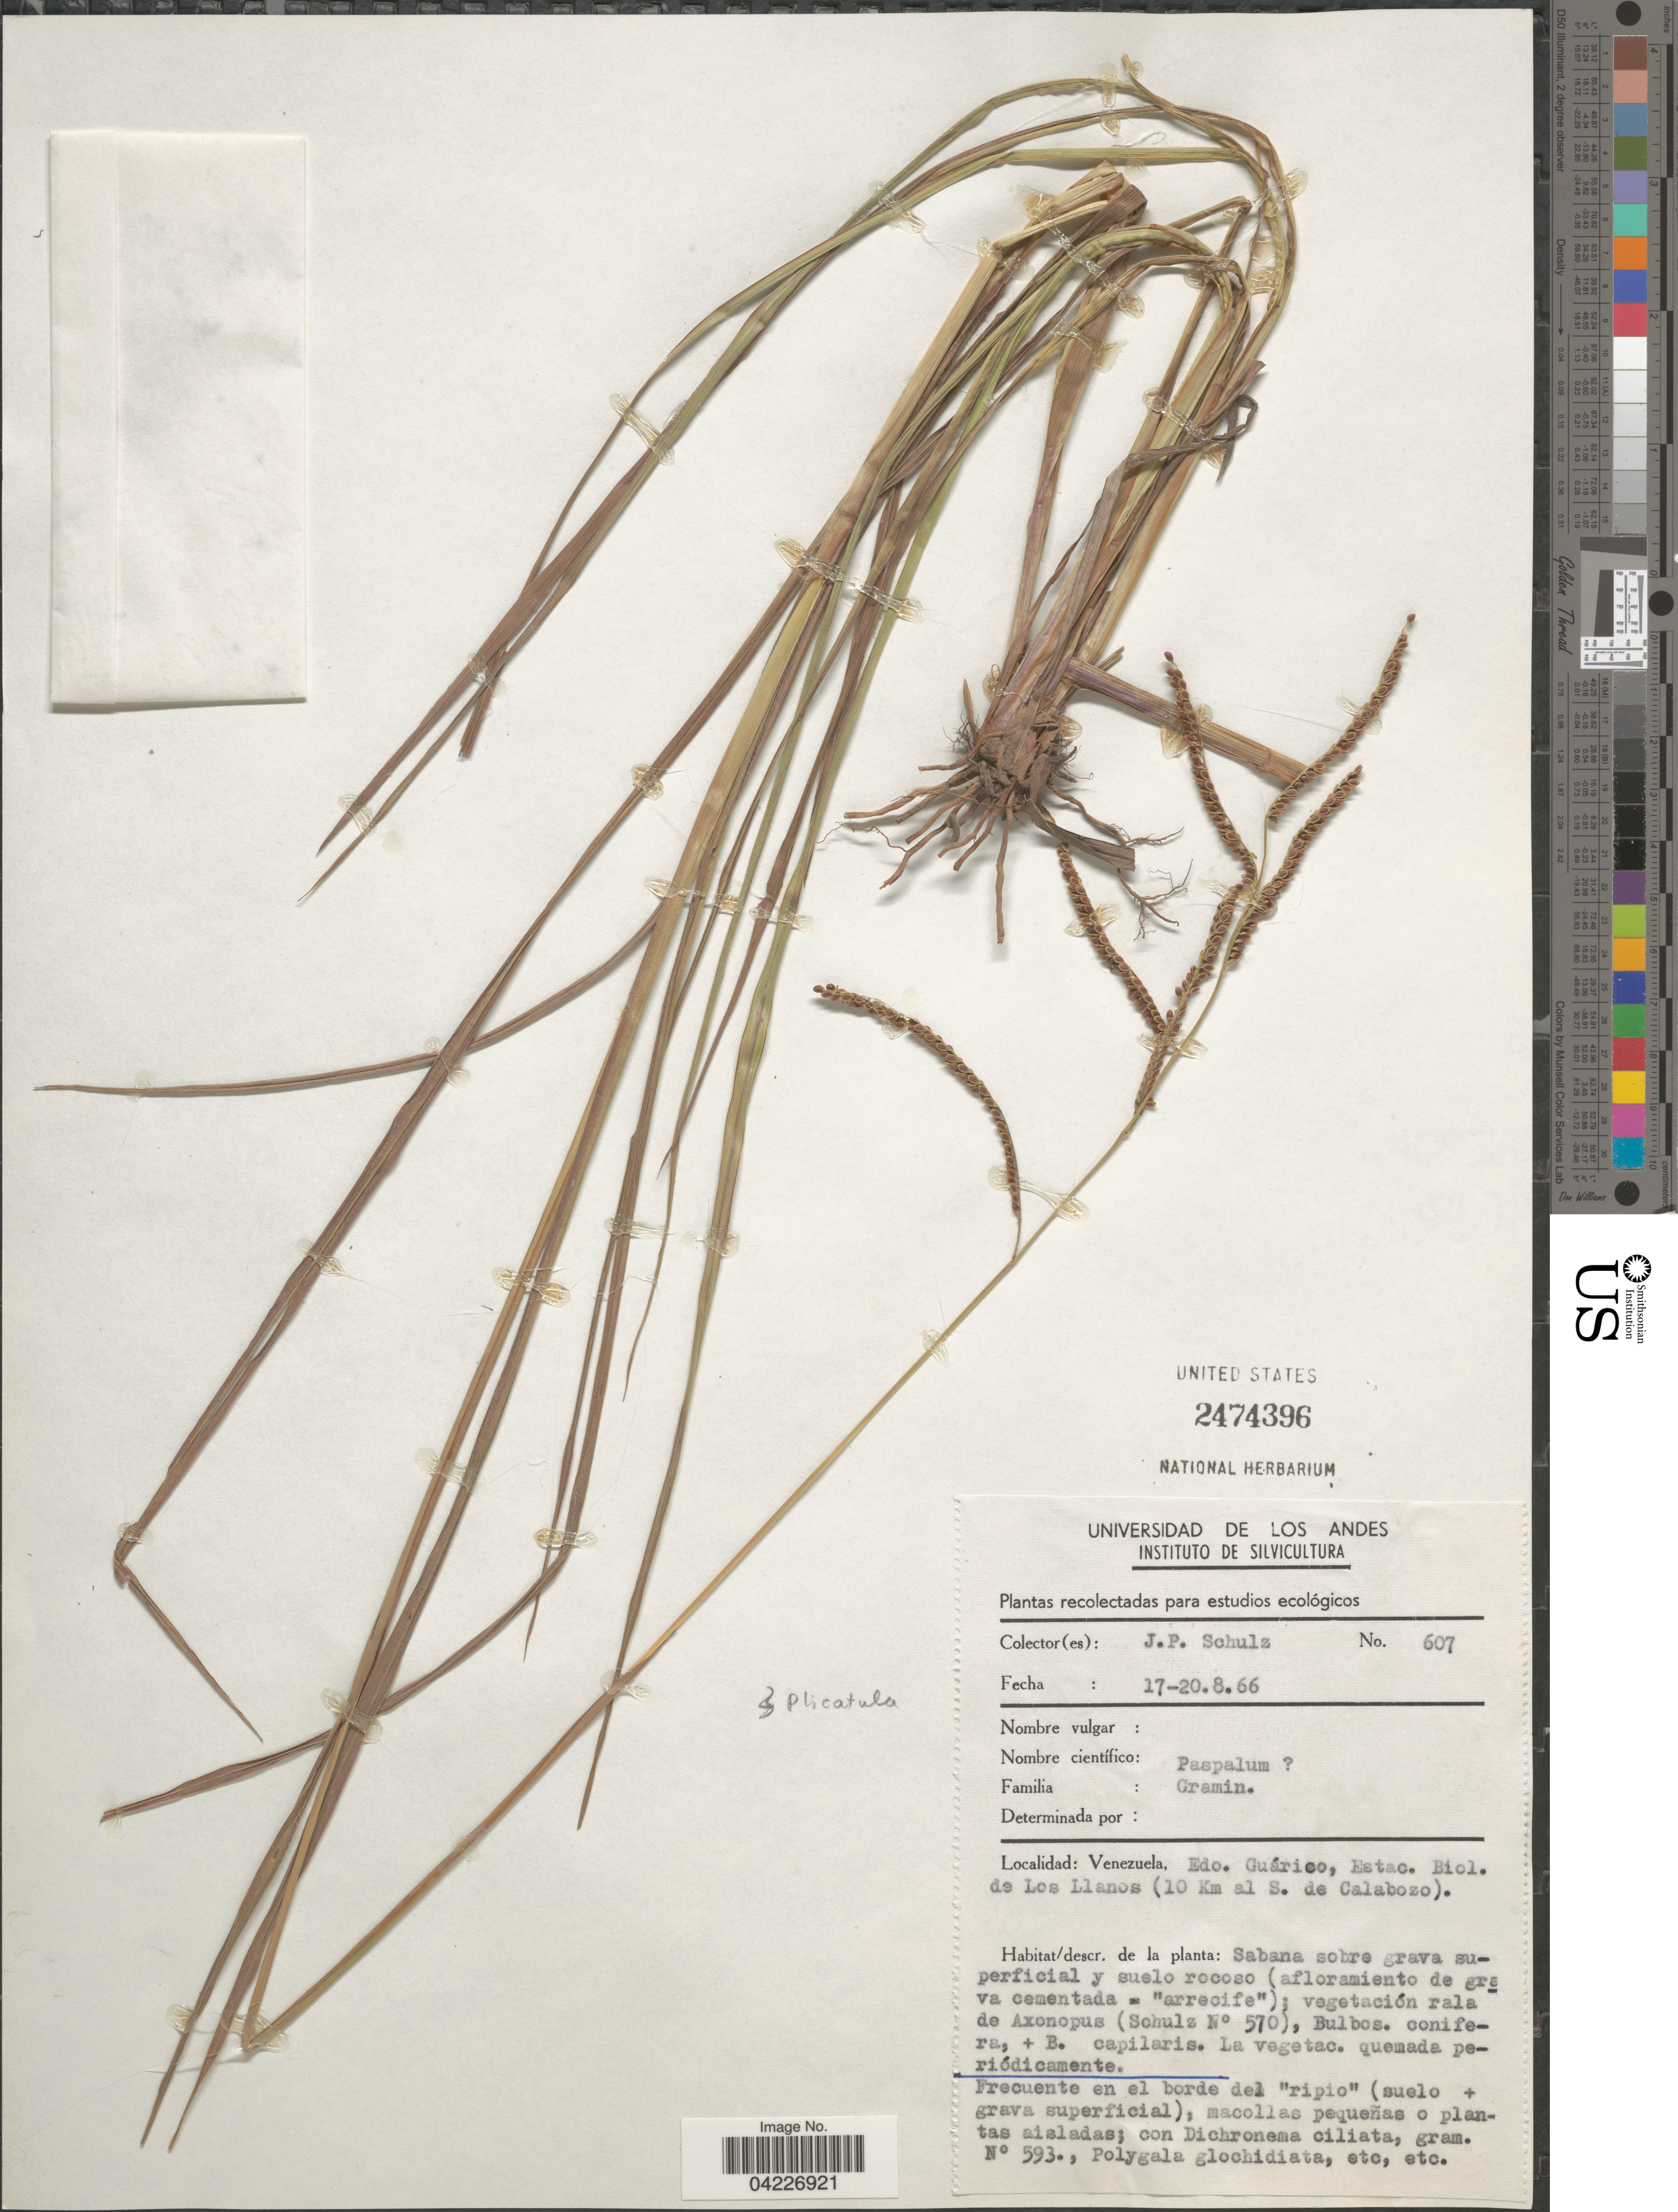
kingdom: Plantae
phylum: Tracheophyta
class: Liliopsida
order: Poales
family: Poaceae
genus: Paspalum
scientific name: Paspalum sp.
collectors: J. P. Schulz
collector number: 607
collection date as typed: Transcribed d/m/y: 17/8/66 to 20/8/66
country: Venezuela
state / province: Guarico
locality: Estac. Biol. de Los Llanos (10 Km al S. de Calabozo).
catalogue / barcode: US 2474396